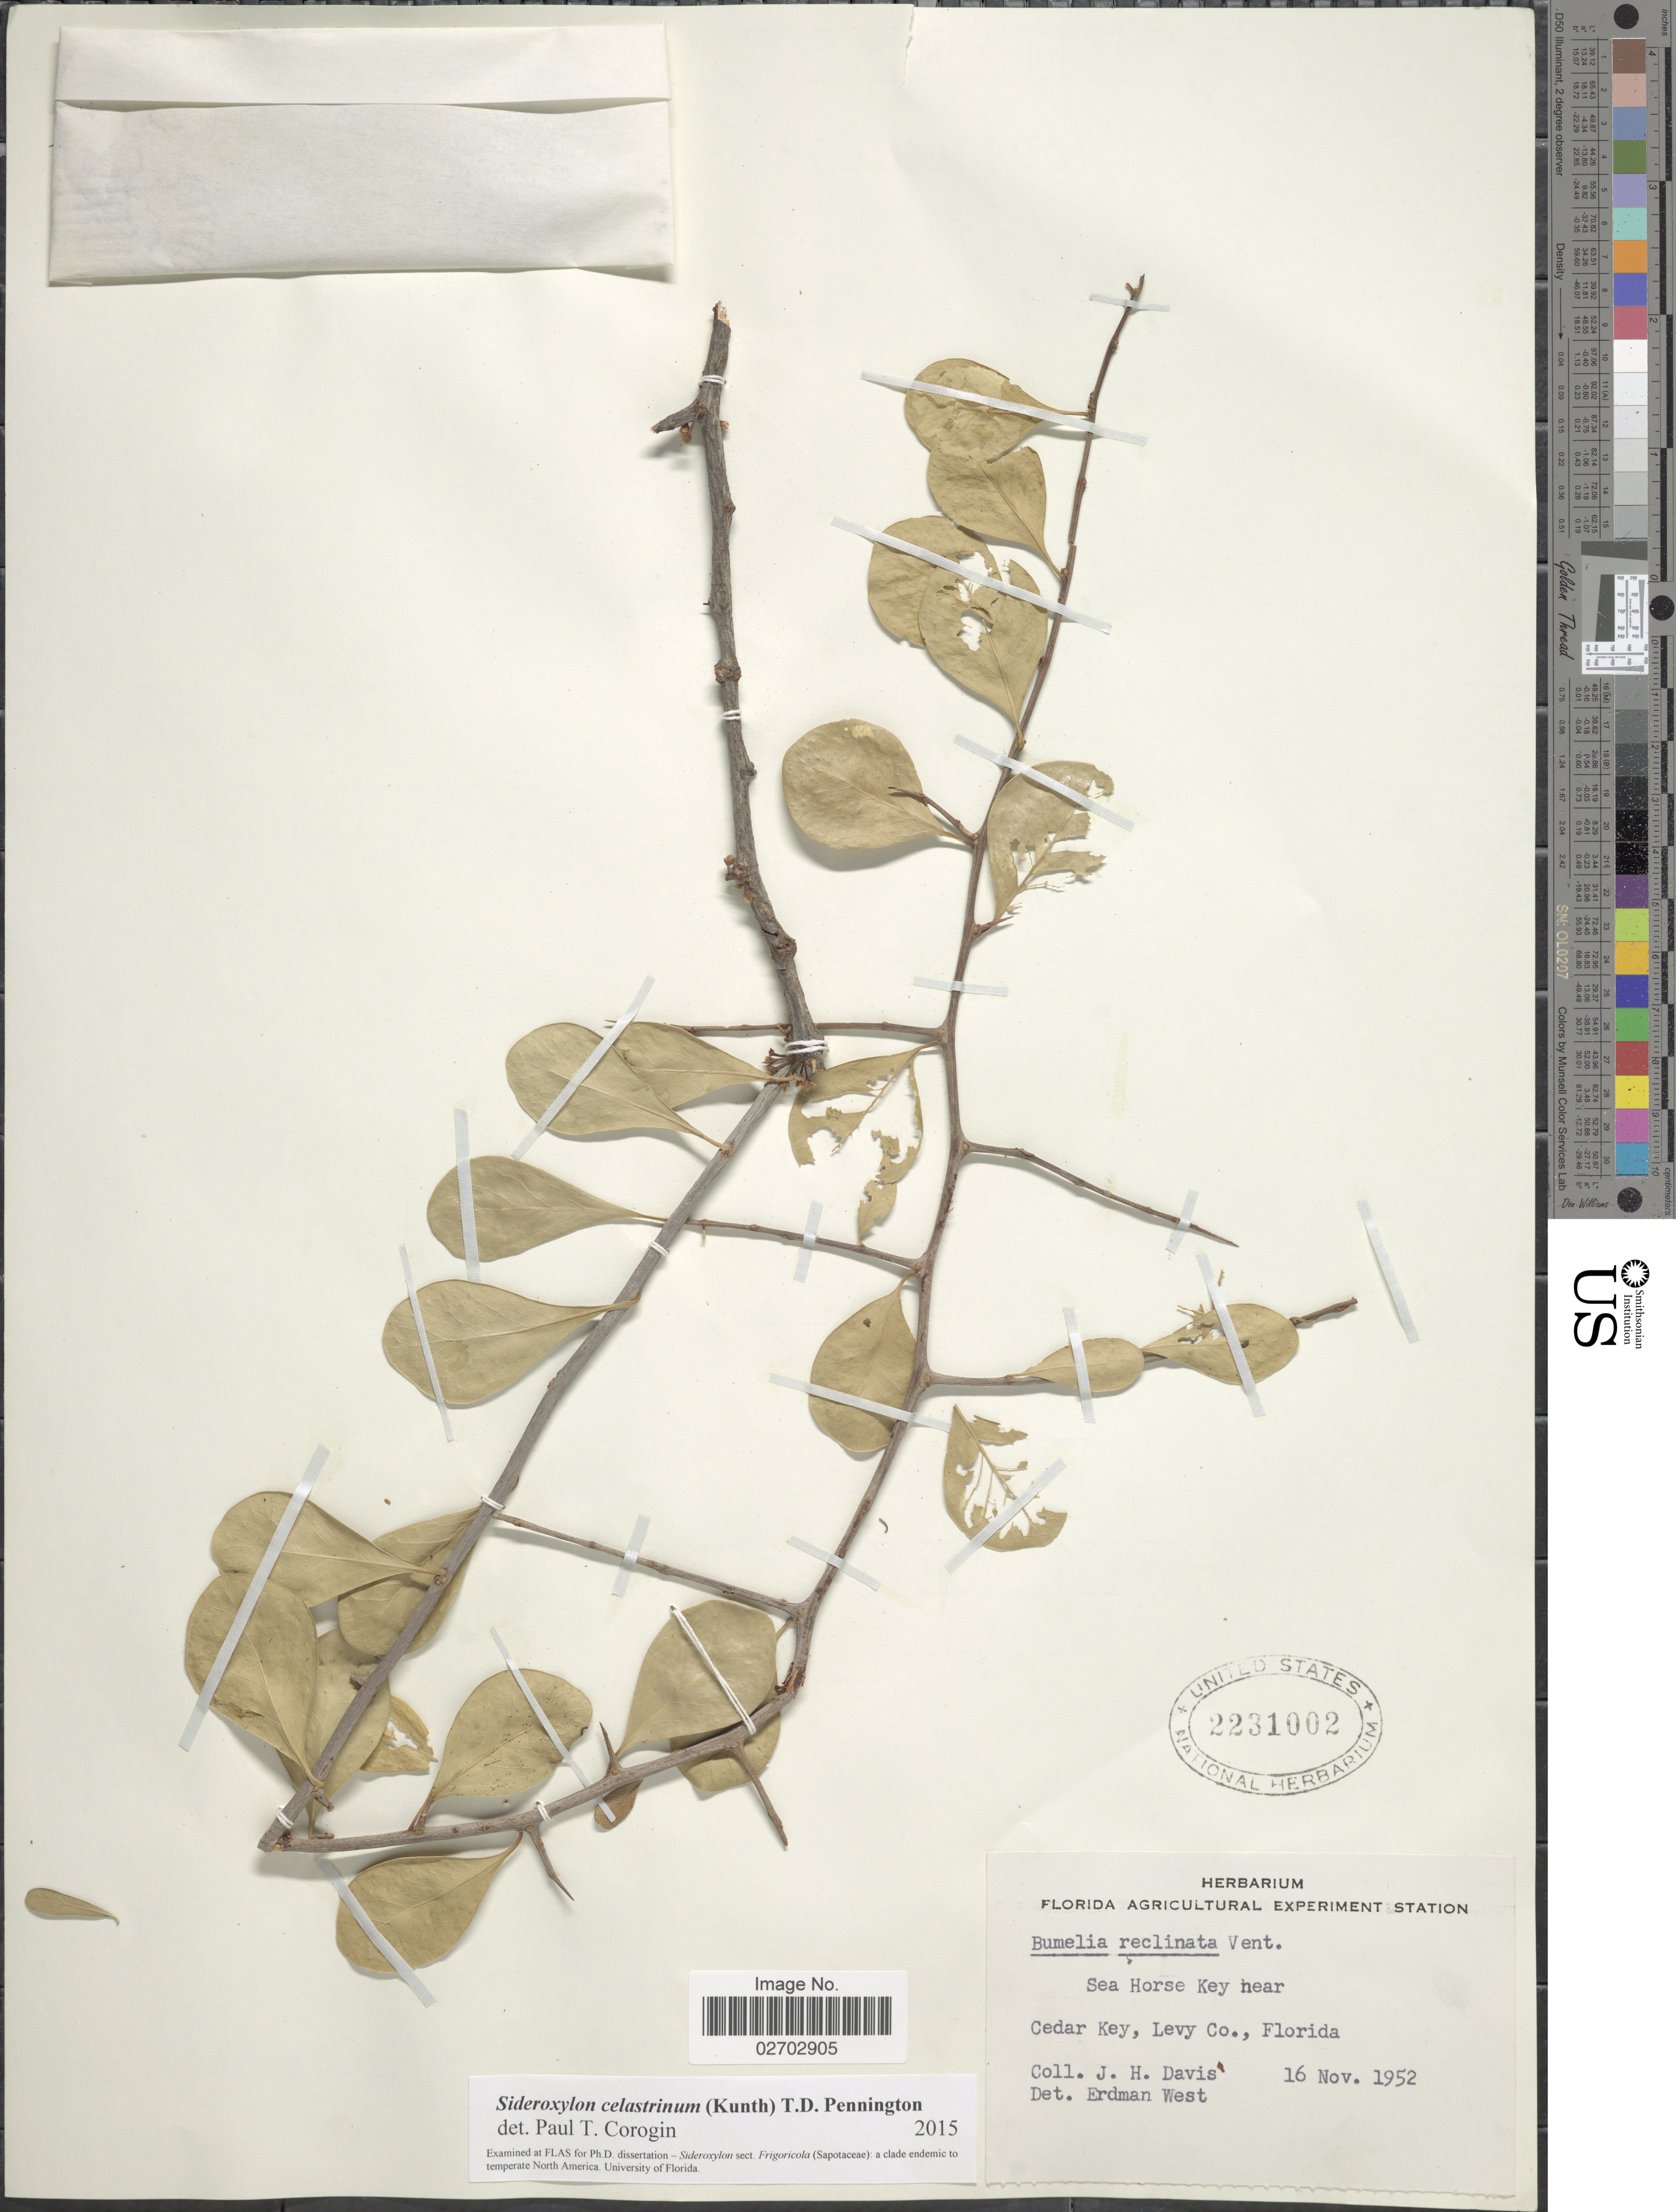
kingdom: Plantae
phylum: Tracheophyta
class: Magnoliopsida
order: Ericales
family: Sapotaceae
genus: Sideroxylon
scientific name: Sideroxylon celastrinum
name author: (Kunth) T.D. Penn.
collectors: J. Davis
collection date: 1952-11-16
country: United States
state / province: Florida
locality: Sea Horse Key near Cedar Key, Levy Co.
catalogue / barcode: US 2231002